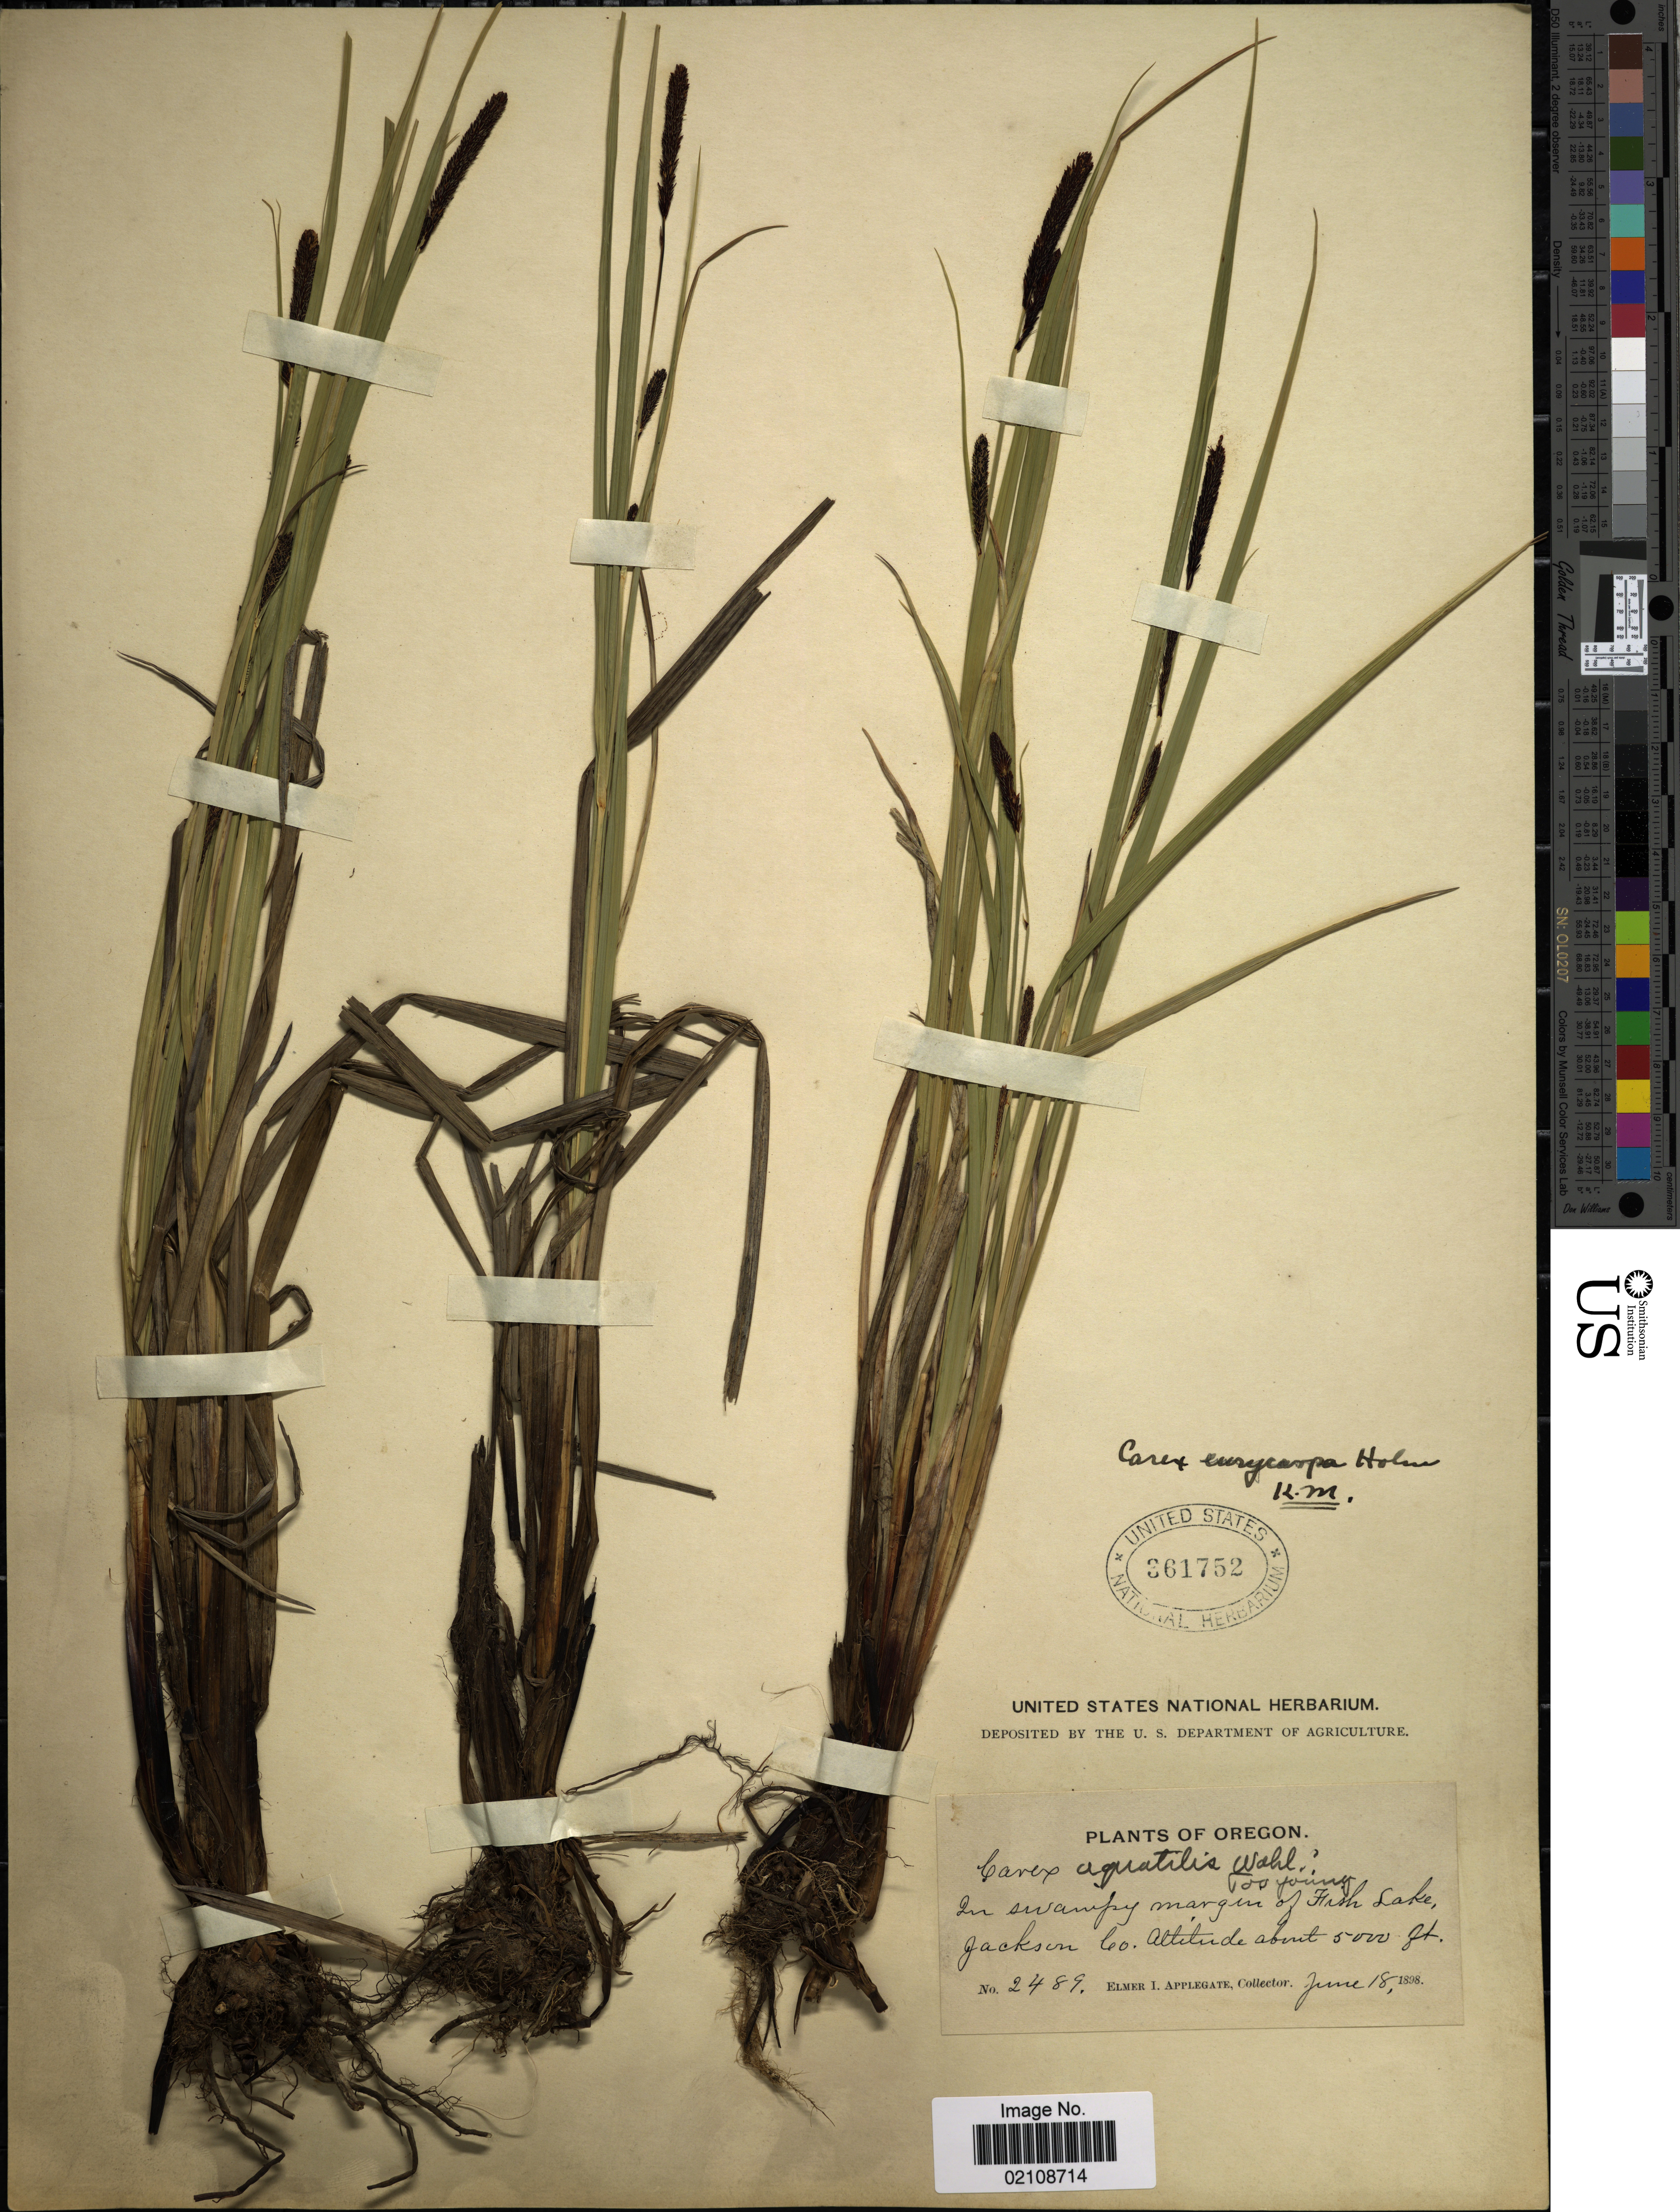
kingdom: Plantae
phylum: Tracheophyta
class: Liliopsida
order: Poales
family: Cyperaceae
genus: Carex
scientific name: Carex angustata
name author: Boott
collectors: E. I. Applegate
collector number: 2489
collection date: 1898-06-18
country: United States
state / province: Oregon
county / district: Jackson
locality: In swampy margin of Fish lake, Jackson Co.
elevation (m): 152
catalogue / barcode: US 361752